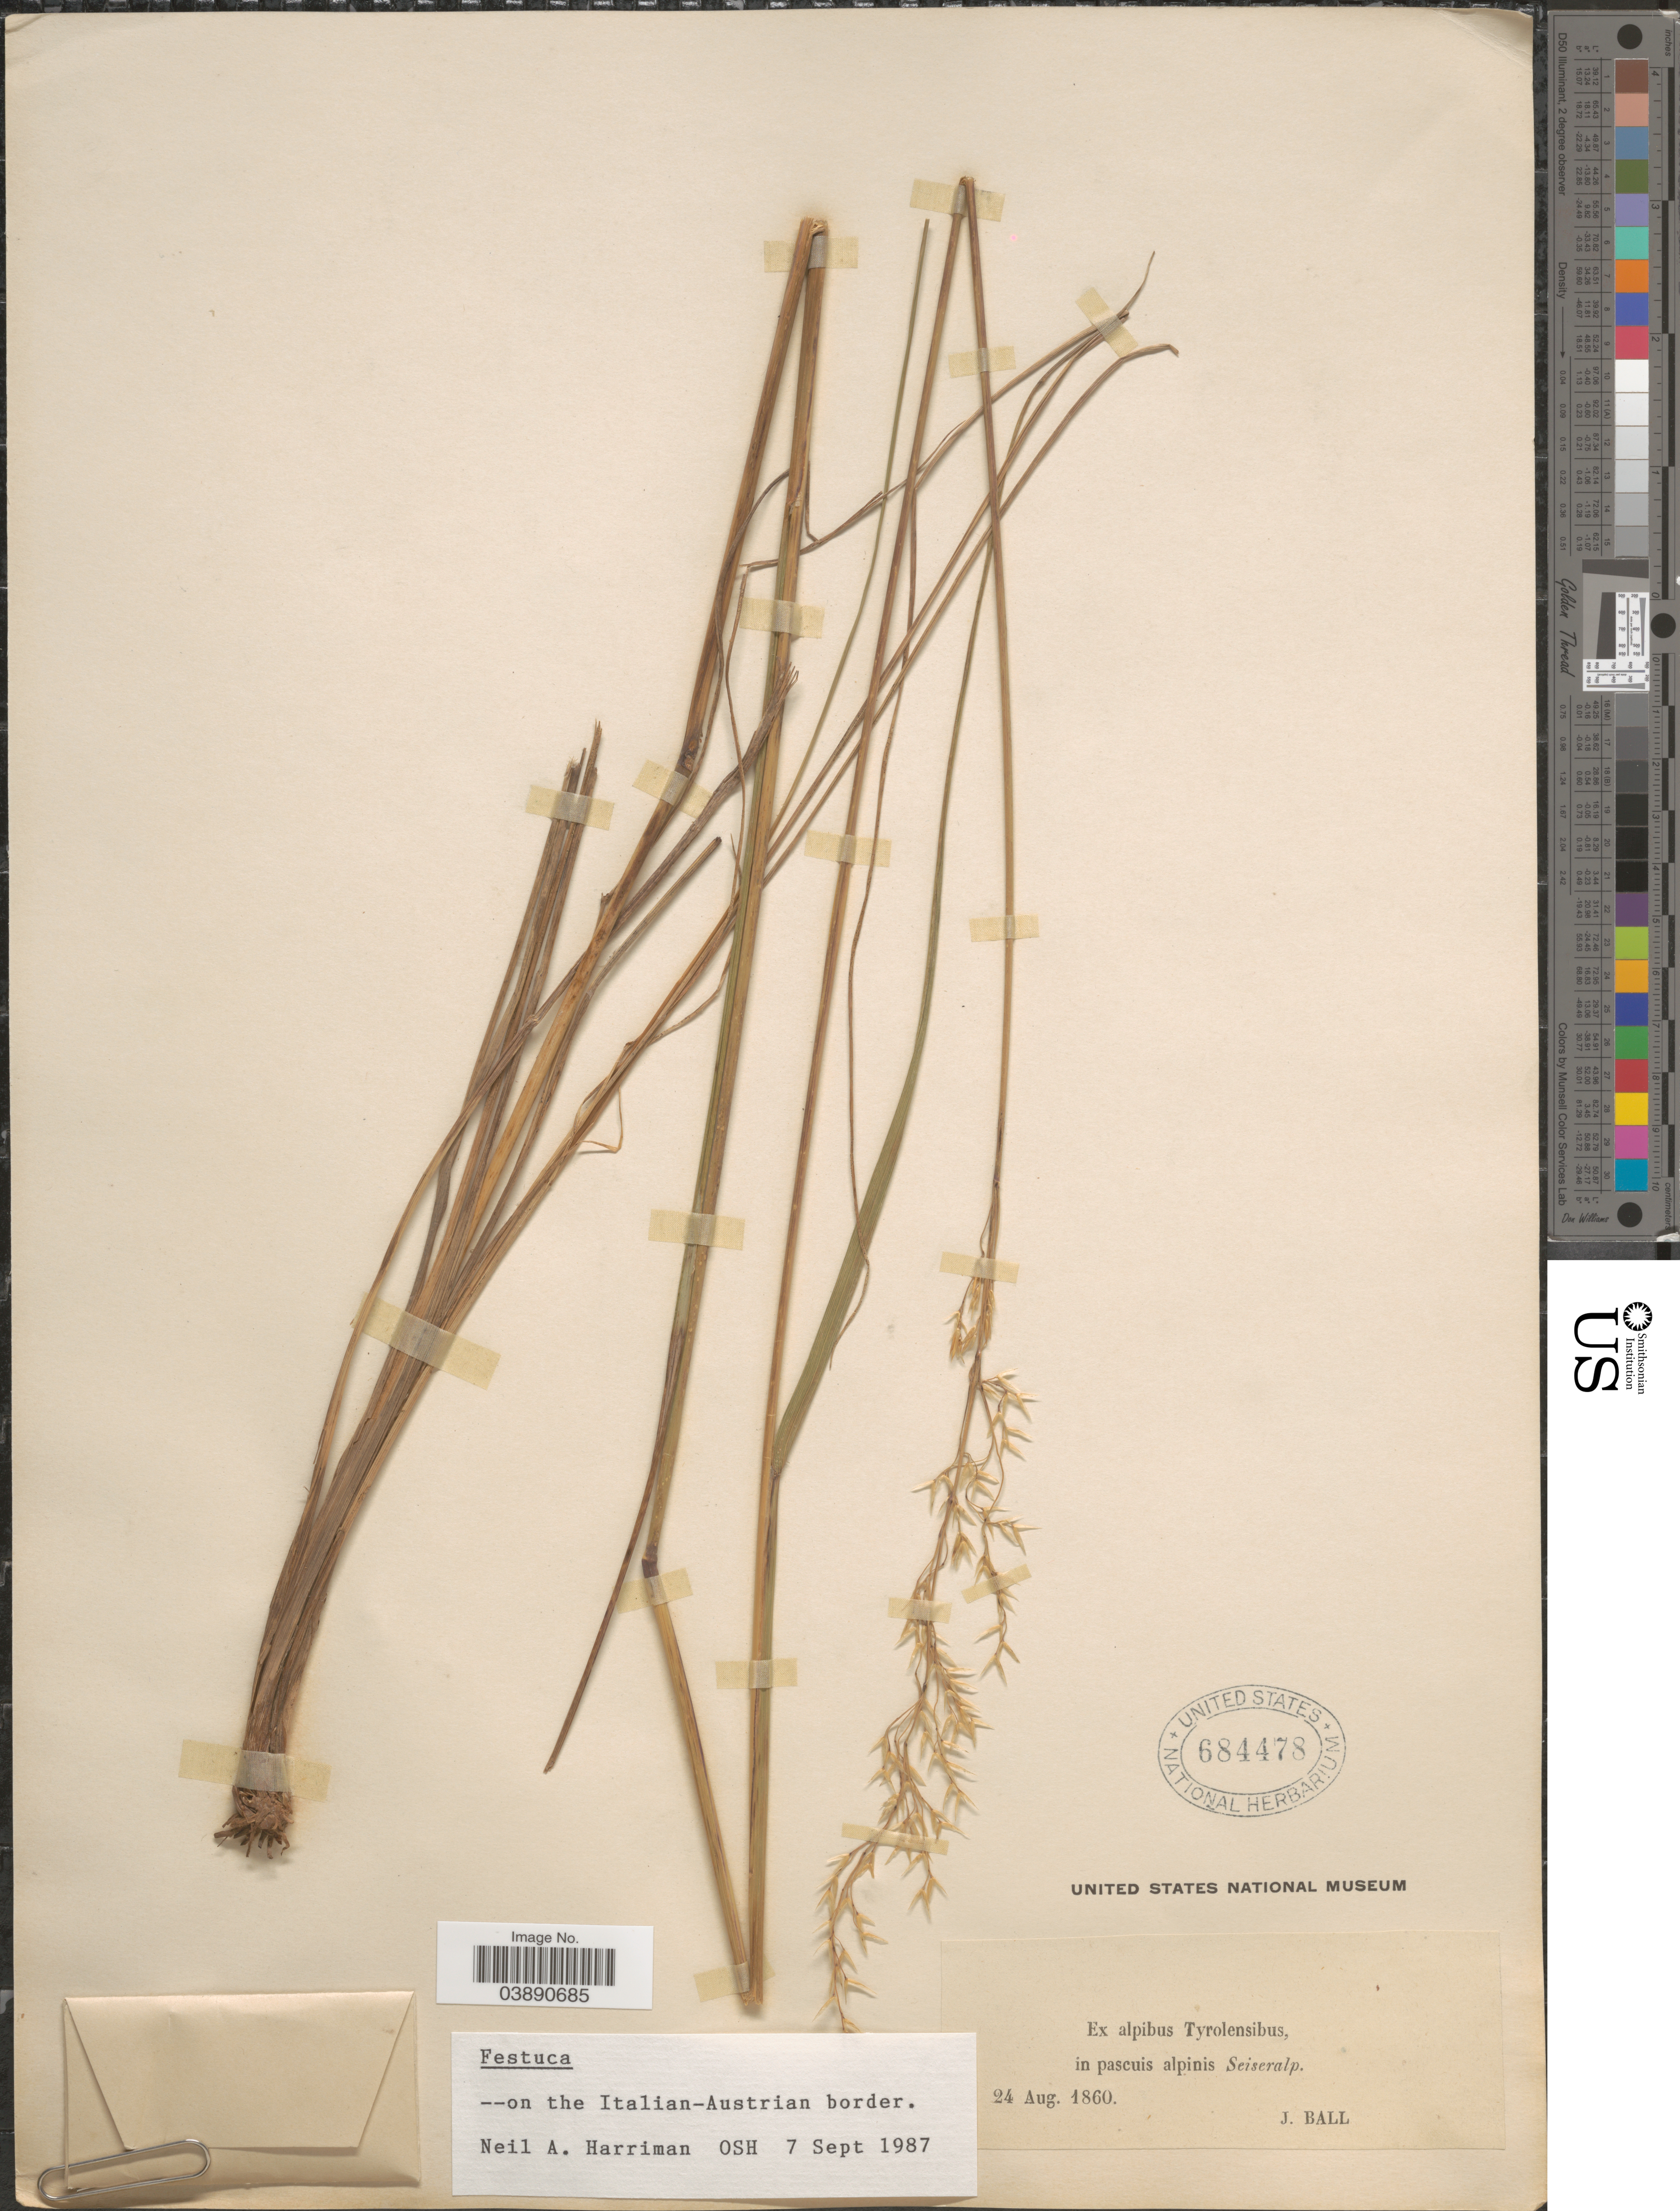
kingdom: Plantae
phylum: Tracheophyta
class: Liliopsida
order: Poales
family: Poaceae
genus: Festuca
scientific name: Festuca sp.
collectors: J. Ball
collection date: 1860-08-24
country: Italy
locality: Ex alpibus Tyrolensibus, in pascuis alpinis Seiseralp.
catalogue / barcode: US 684478